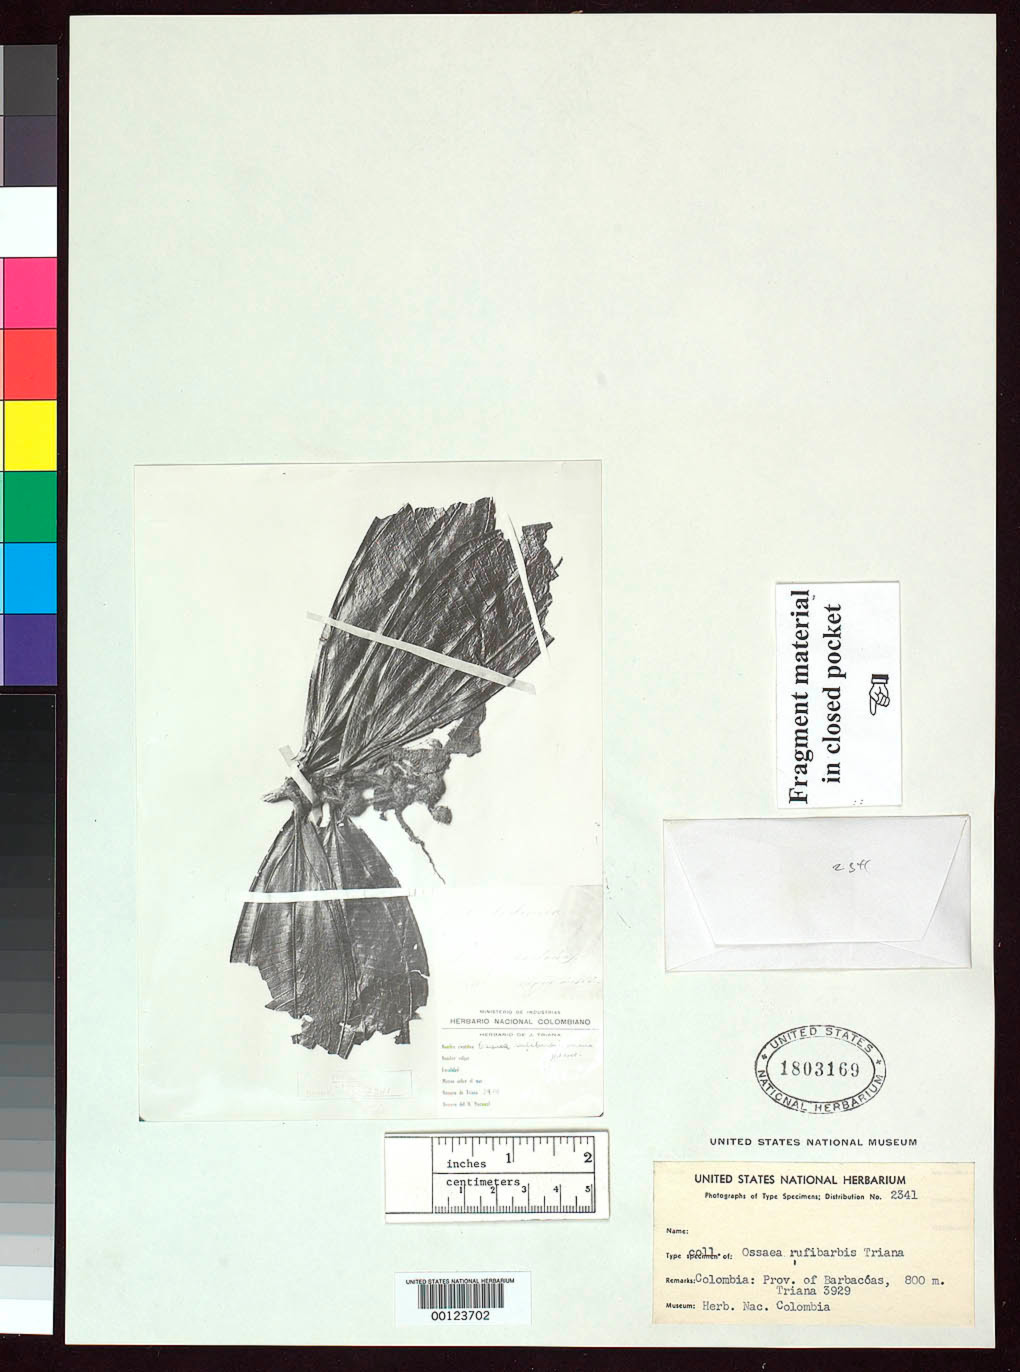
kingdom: Plantae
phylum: Tracheophyta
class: Magnoliopsida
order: Myrtales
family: Melastomataceae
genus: Ossaea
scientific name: Ossaea rufibarbis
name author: Triana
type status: Type Fragment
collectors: J. J. Triana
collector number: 3929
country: Colombia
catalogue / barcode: US 1803169